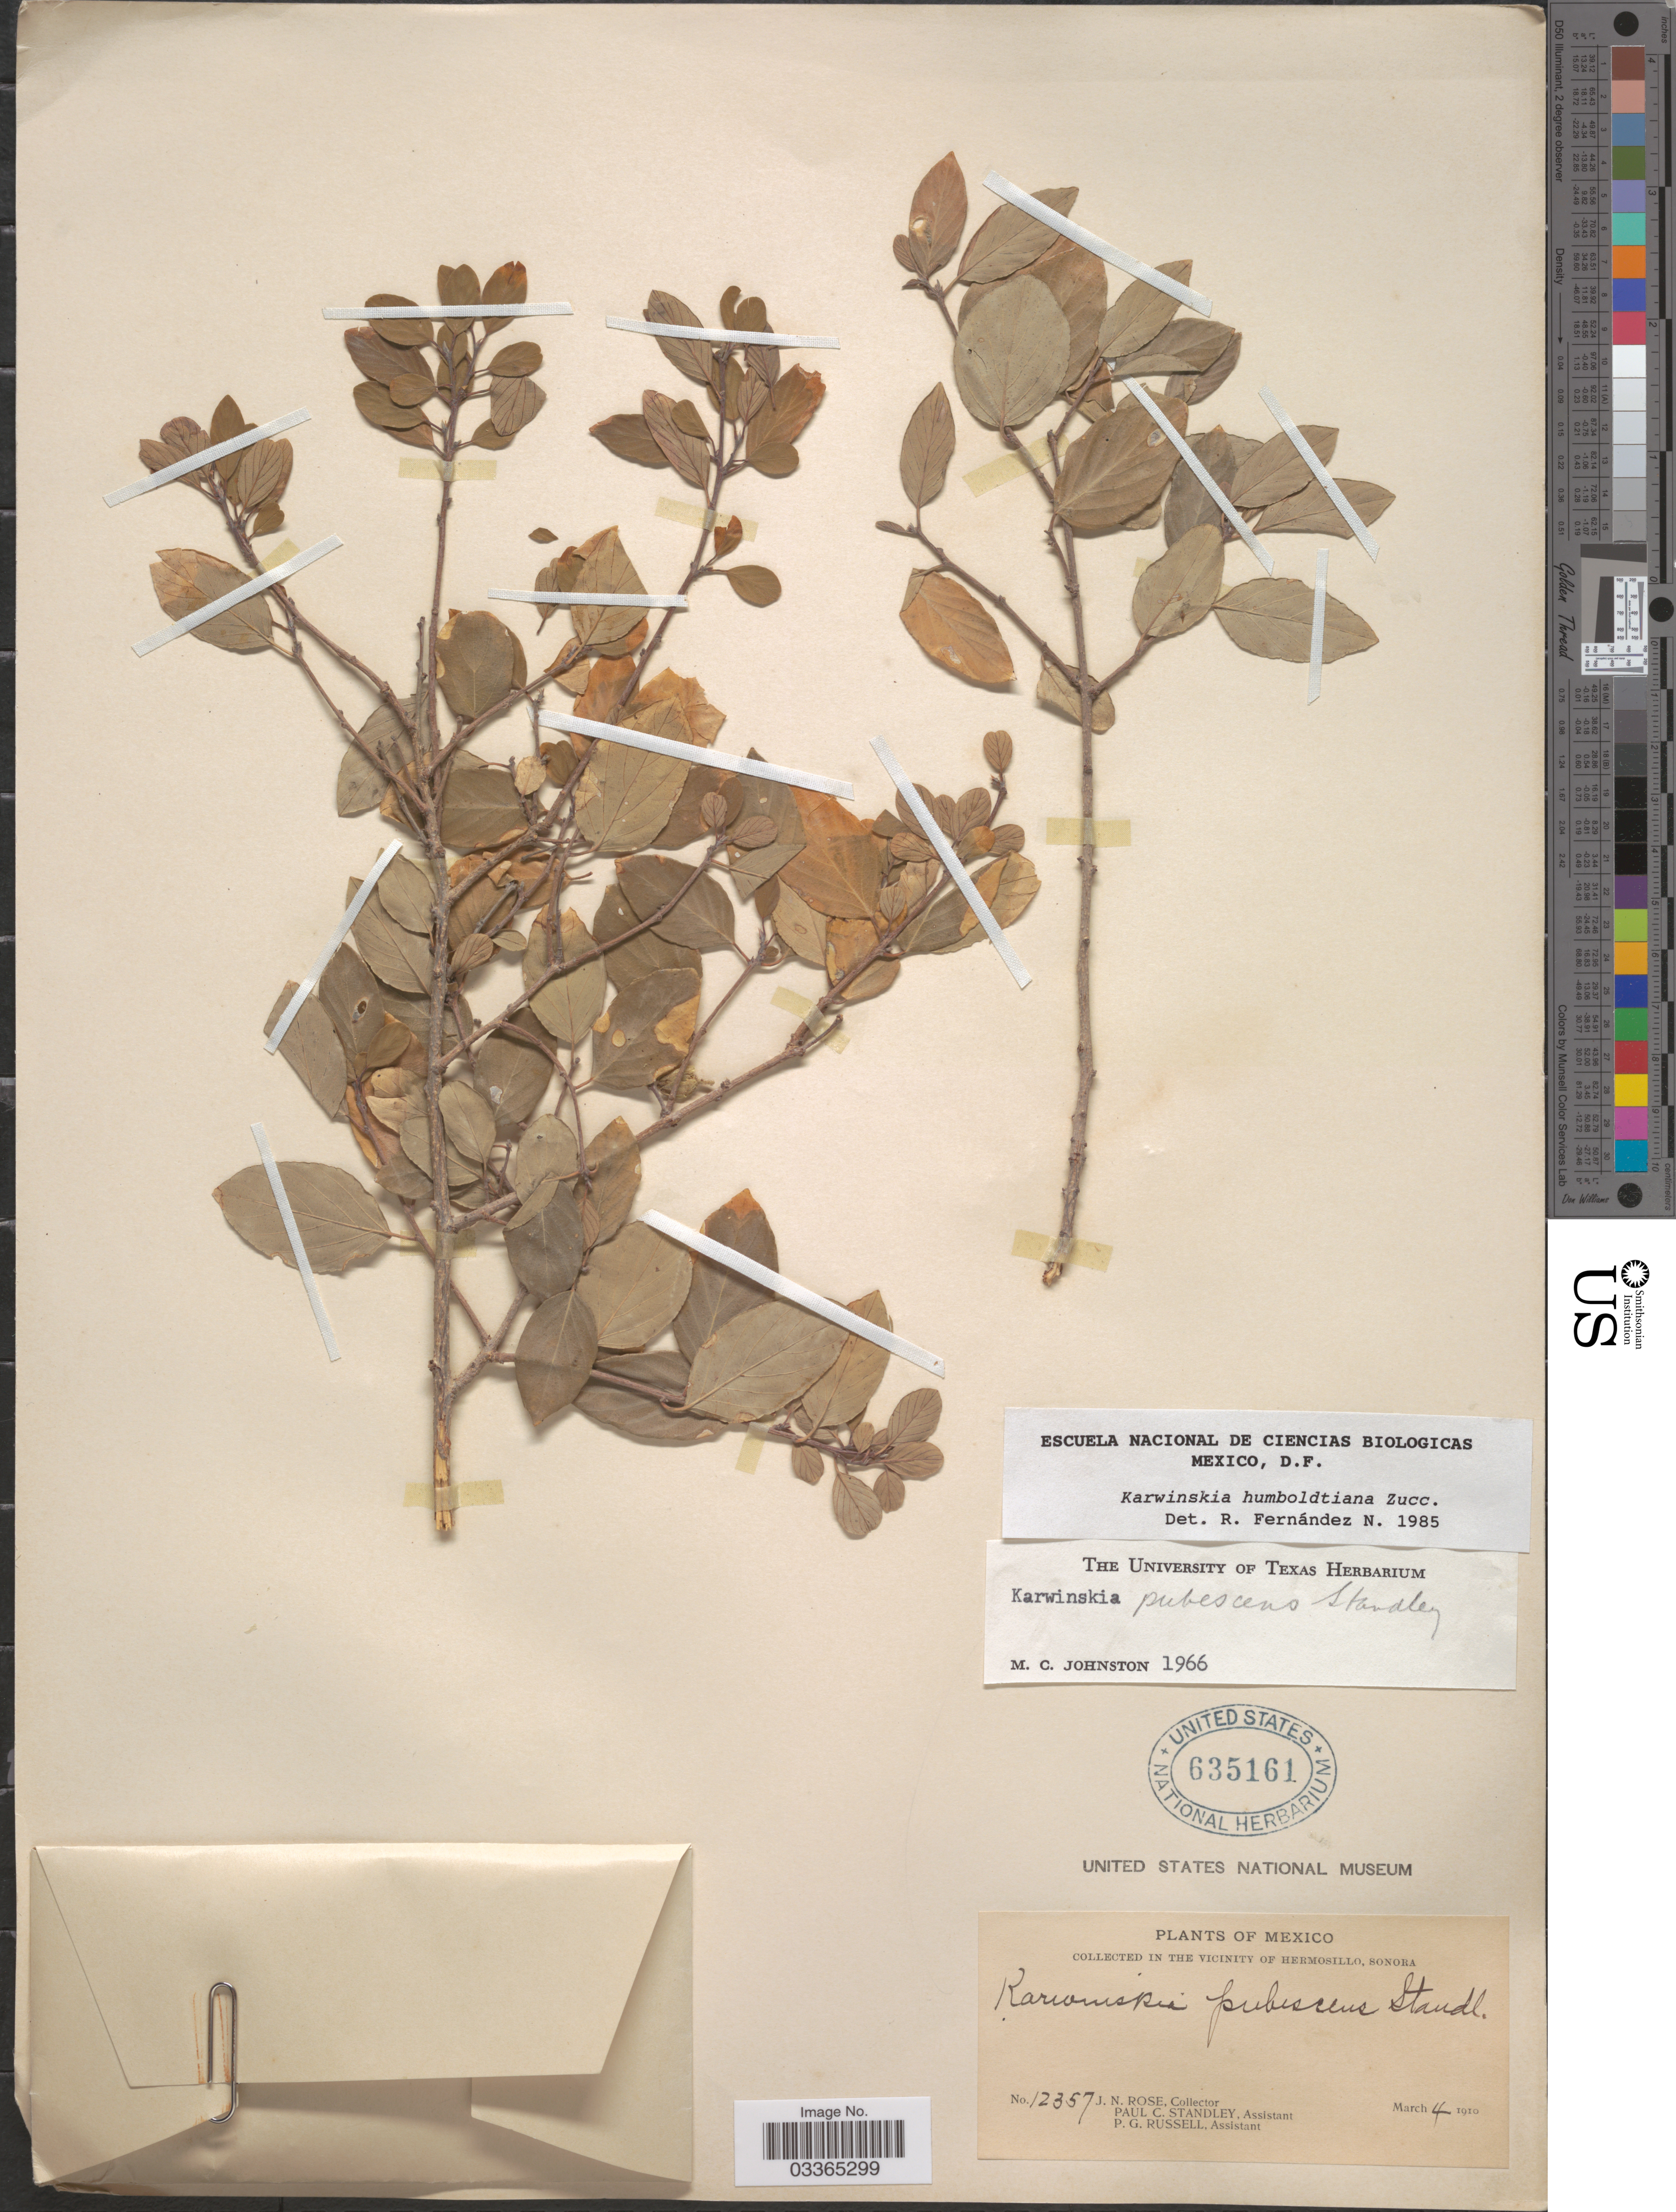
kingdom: Plantae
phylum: Tracheophyta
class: Magnoliopsida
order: Rosales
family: Rhamnaceae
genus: Karwinskia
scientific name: Karwinskia humboldtiana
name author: (Schult.) Zucc.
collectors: J. N. Rose, P. C. Standley & P. G. Russell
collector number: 12357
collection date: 1910-03-04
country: Mexico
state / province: Sonora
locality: In the vicinity of Hermosillo.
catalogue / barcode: US 635161